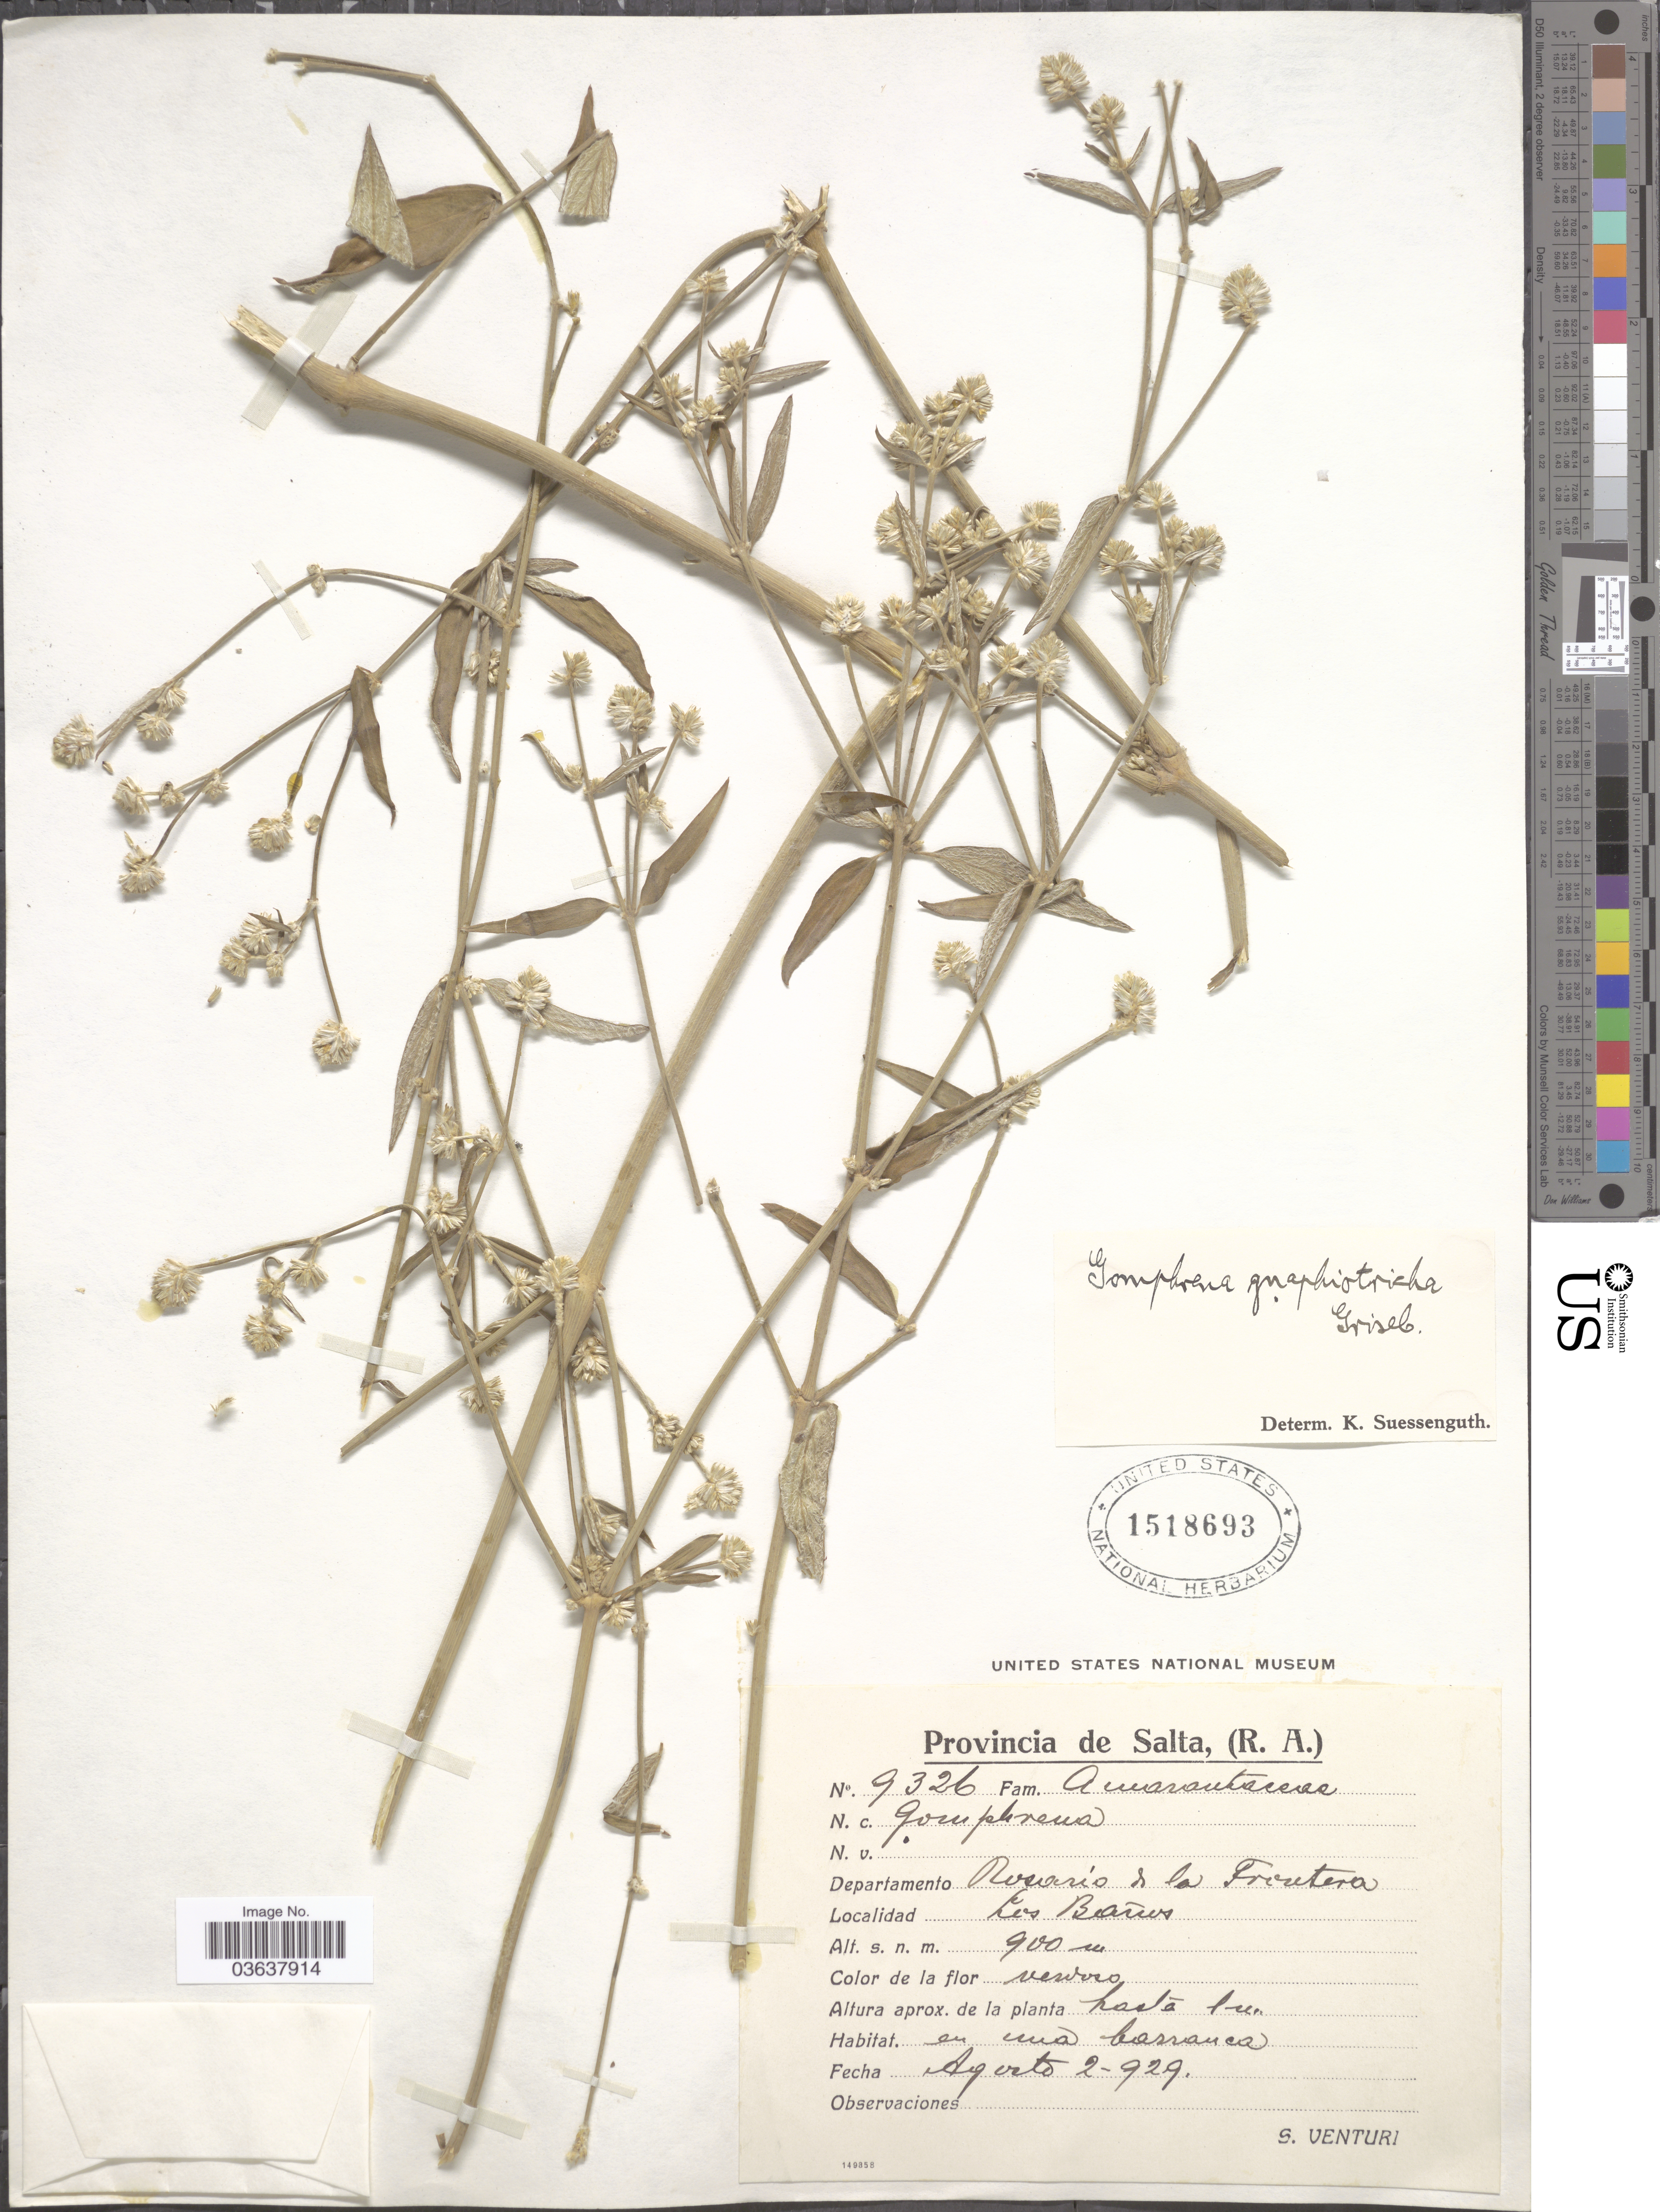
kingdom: Plantae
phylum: Tracheophyta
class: Magnoliopsida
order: Caryophyllales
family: Amaranthaceae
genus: Gomphrena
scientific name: Gomphrena gnaphiotricha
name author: Griseb.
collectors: S. Venturi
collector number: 9326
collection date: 1929-08-02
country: Argentina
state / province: Salta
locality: Departamento Rosarío de la Frontera. Los Baños.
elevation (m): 900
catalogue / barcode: US 1518693